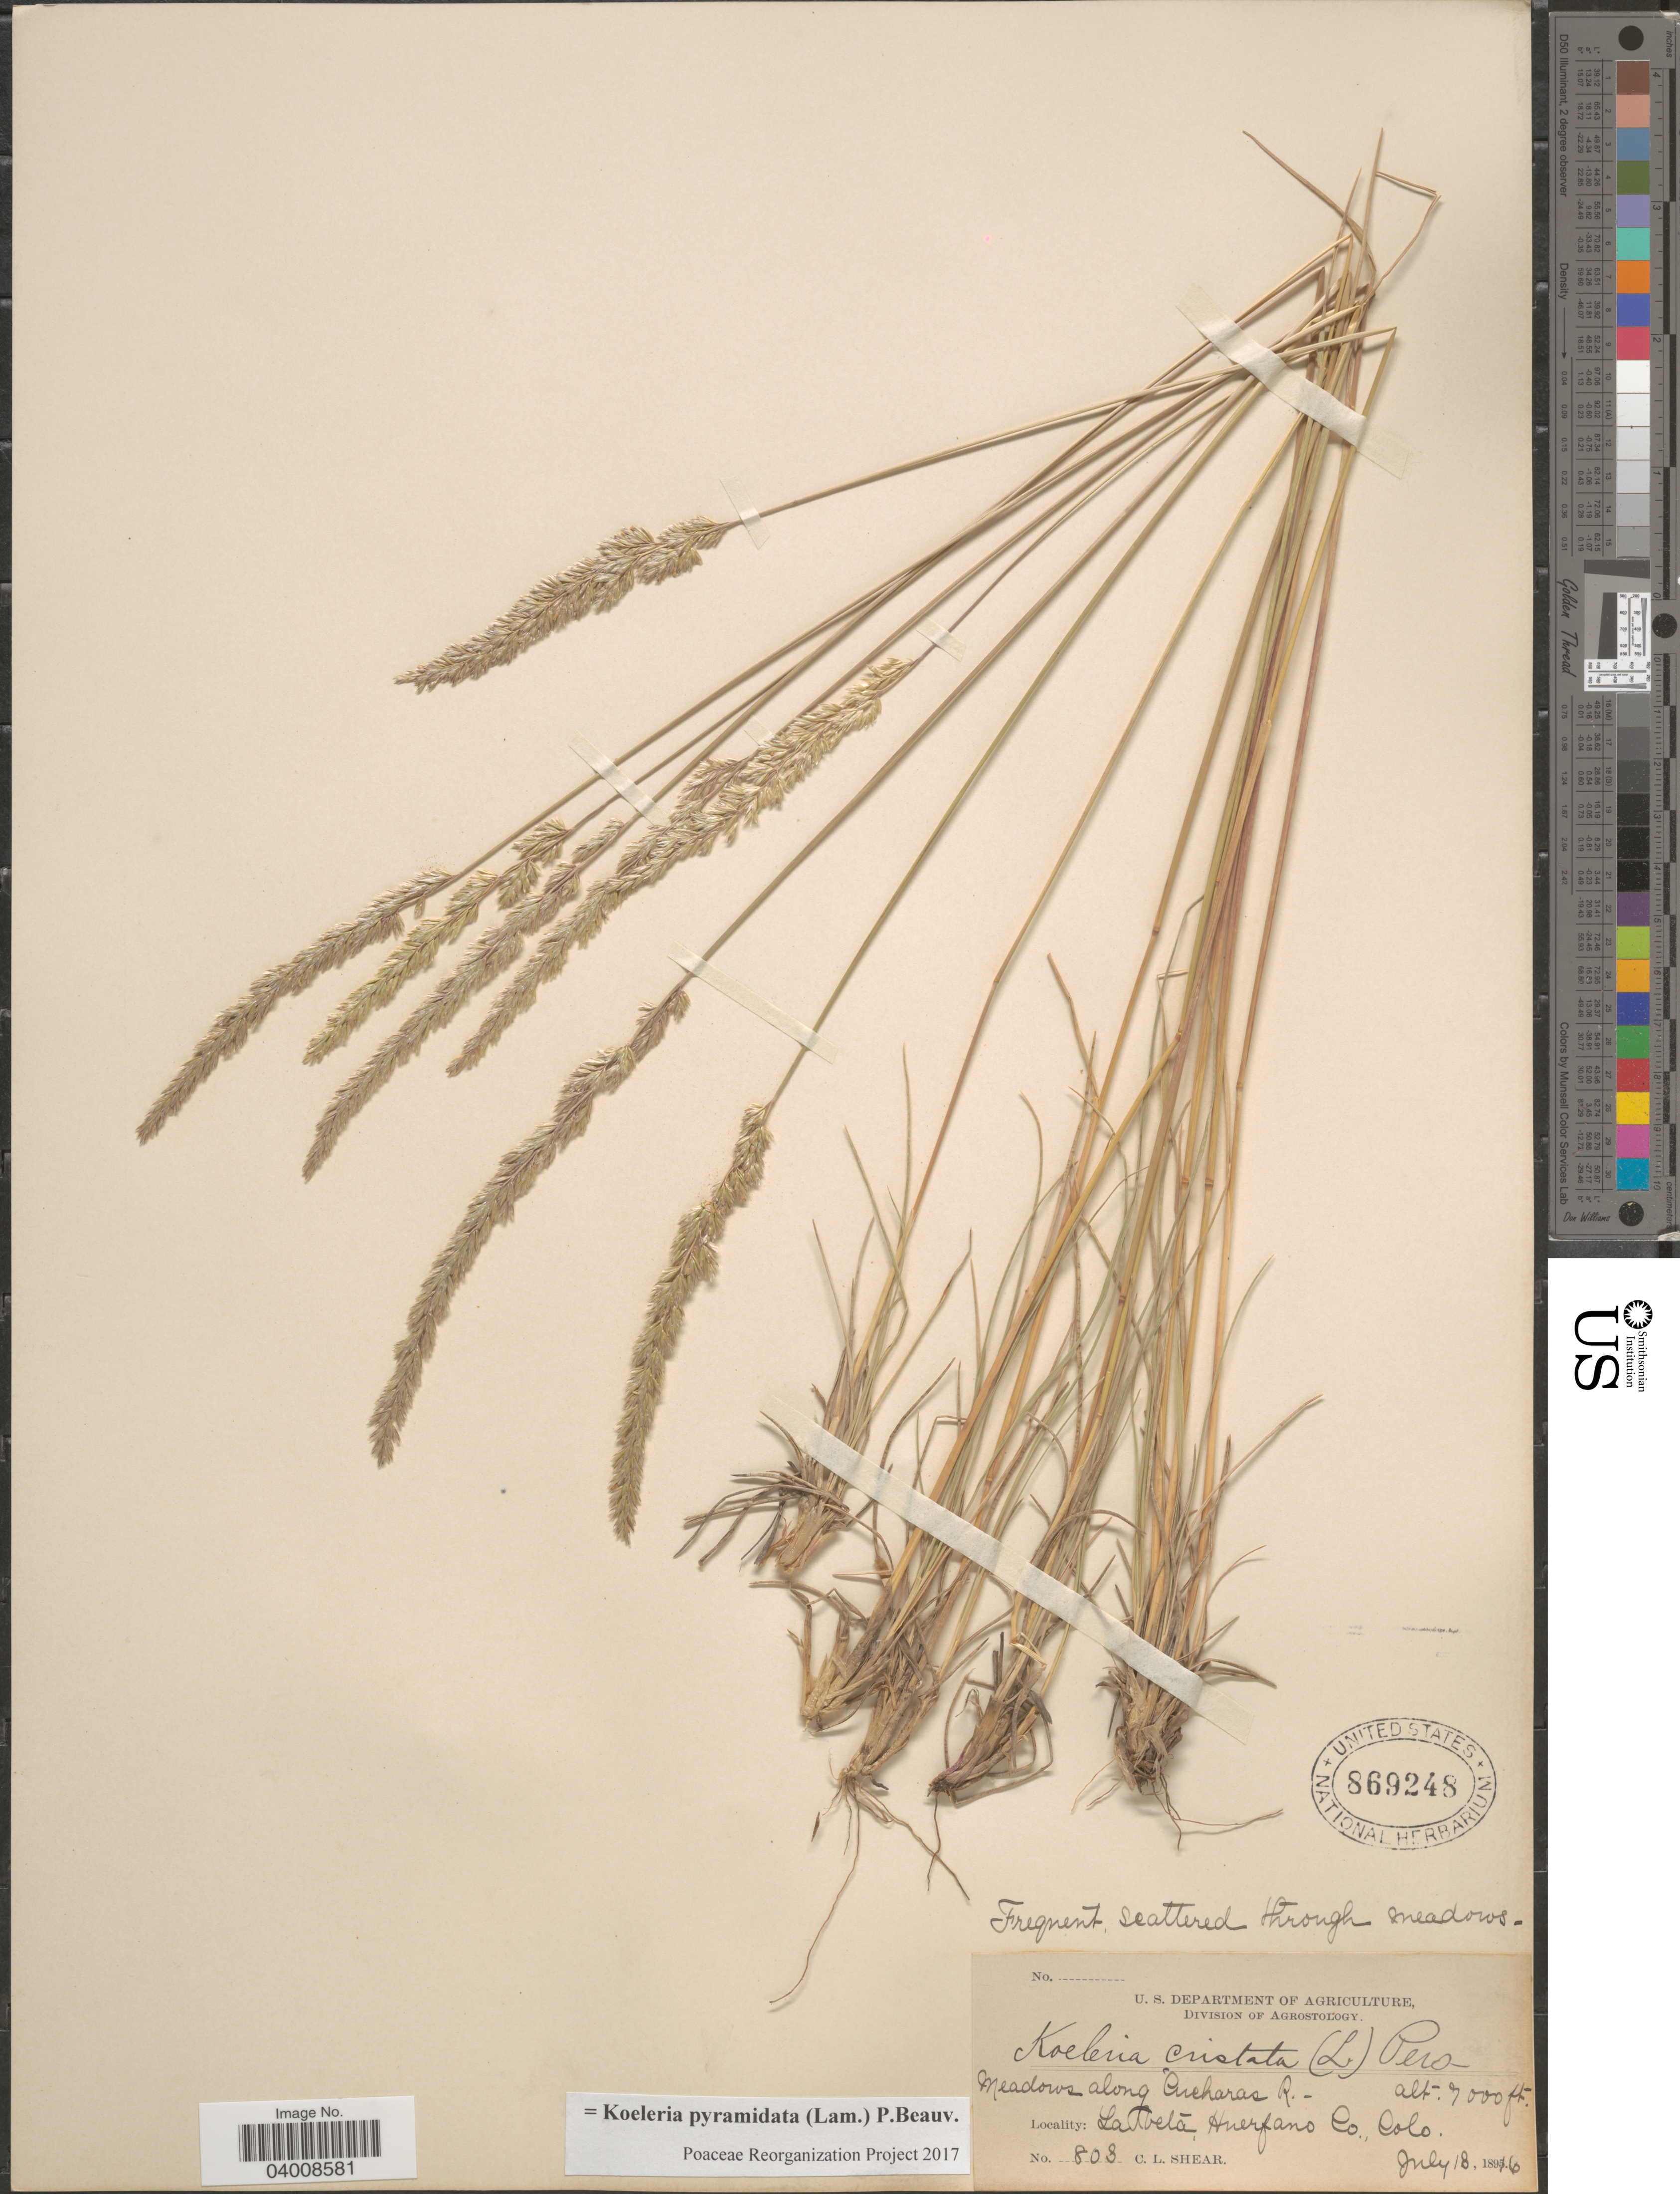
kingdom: Plantae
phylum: Tracheophyta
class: Liliopsida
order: Poales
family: Poaceae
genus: Koeleria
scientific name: Koeleria pyramidata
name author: (Lam.) P. Beauv.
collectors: C. L. Shear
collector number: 803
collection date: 1896-07-18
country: United States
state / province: Colorado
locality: Meadows along Cucharas R. - La Veta, Huerfano Co.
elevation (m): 2134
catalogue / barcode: US 869248